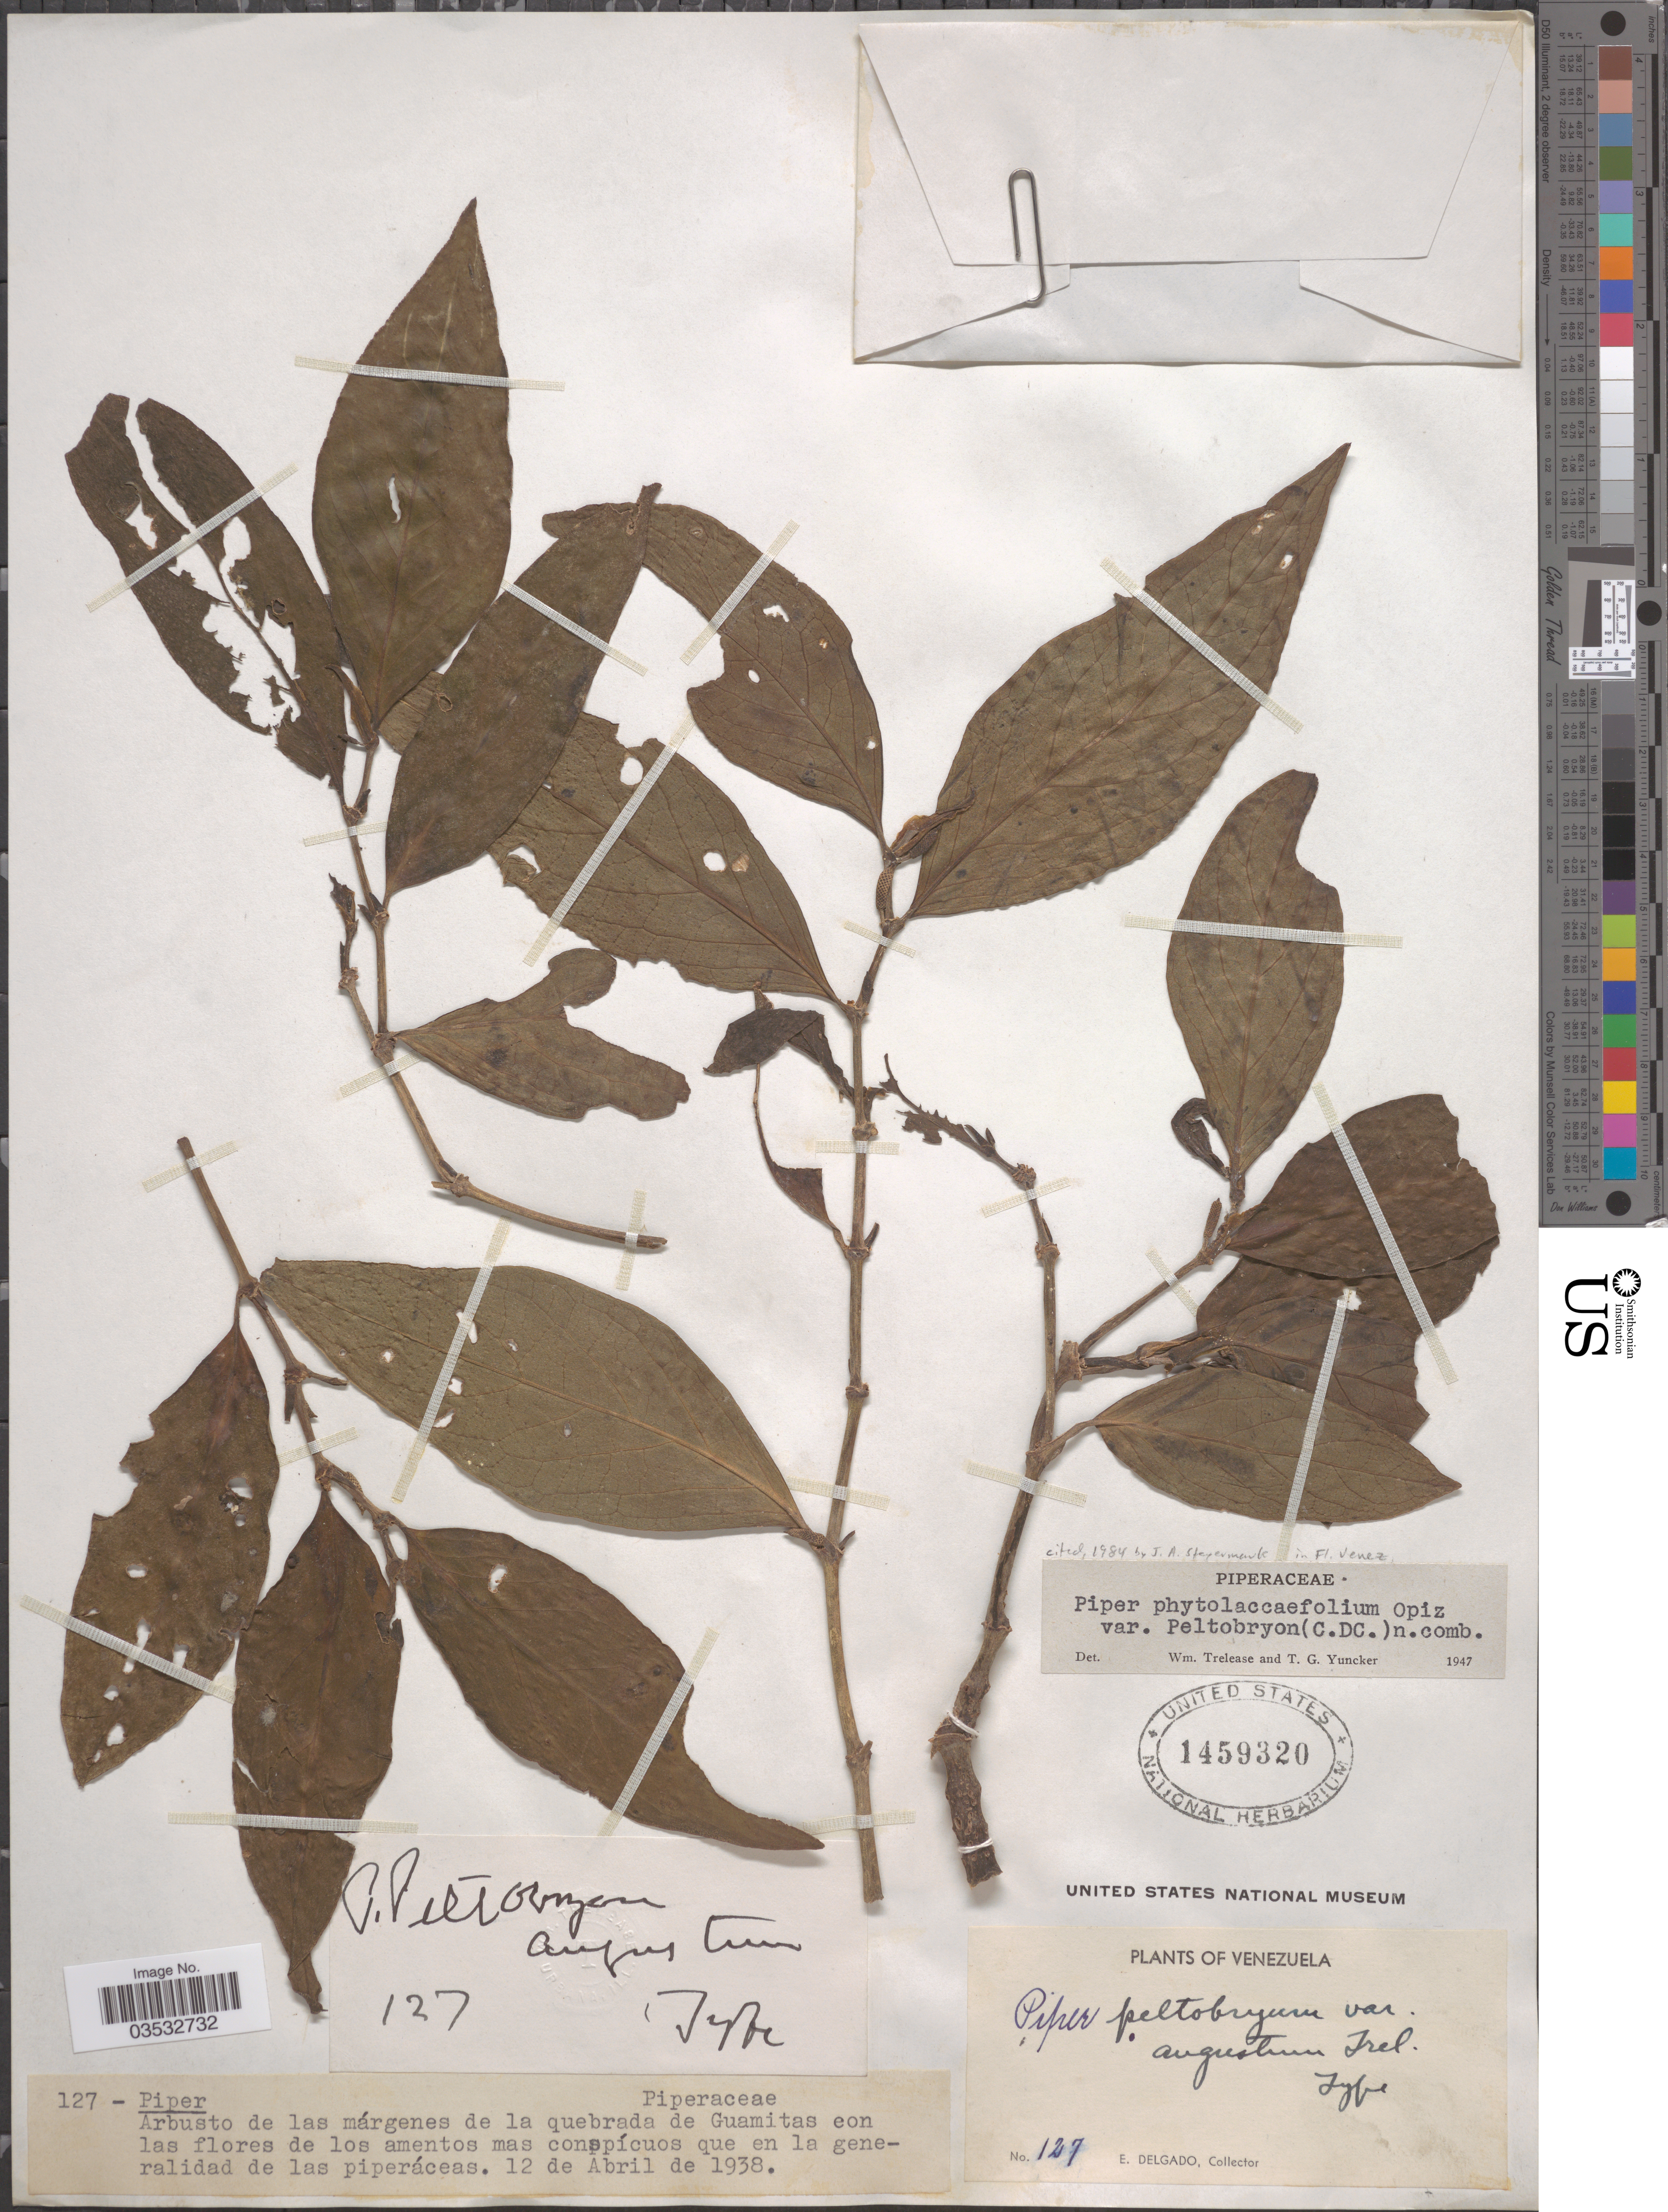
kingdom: Plantae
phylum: Tracheophyta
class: Magnoliopsida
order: Piperales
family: Piperaceae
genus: Piper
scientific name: Piper phytolaccifolium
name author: Opiz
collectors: E. Delgado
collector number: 127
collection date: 1938-04-12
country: Venezuela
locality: Arbusto de la márgenes de la quebrada de Guamitas.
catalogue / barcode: US 1459320